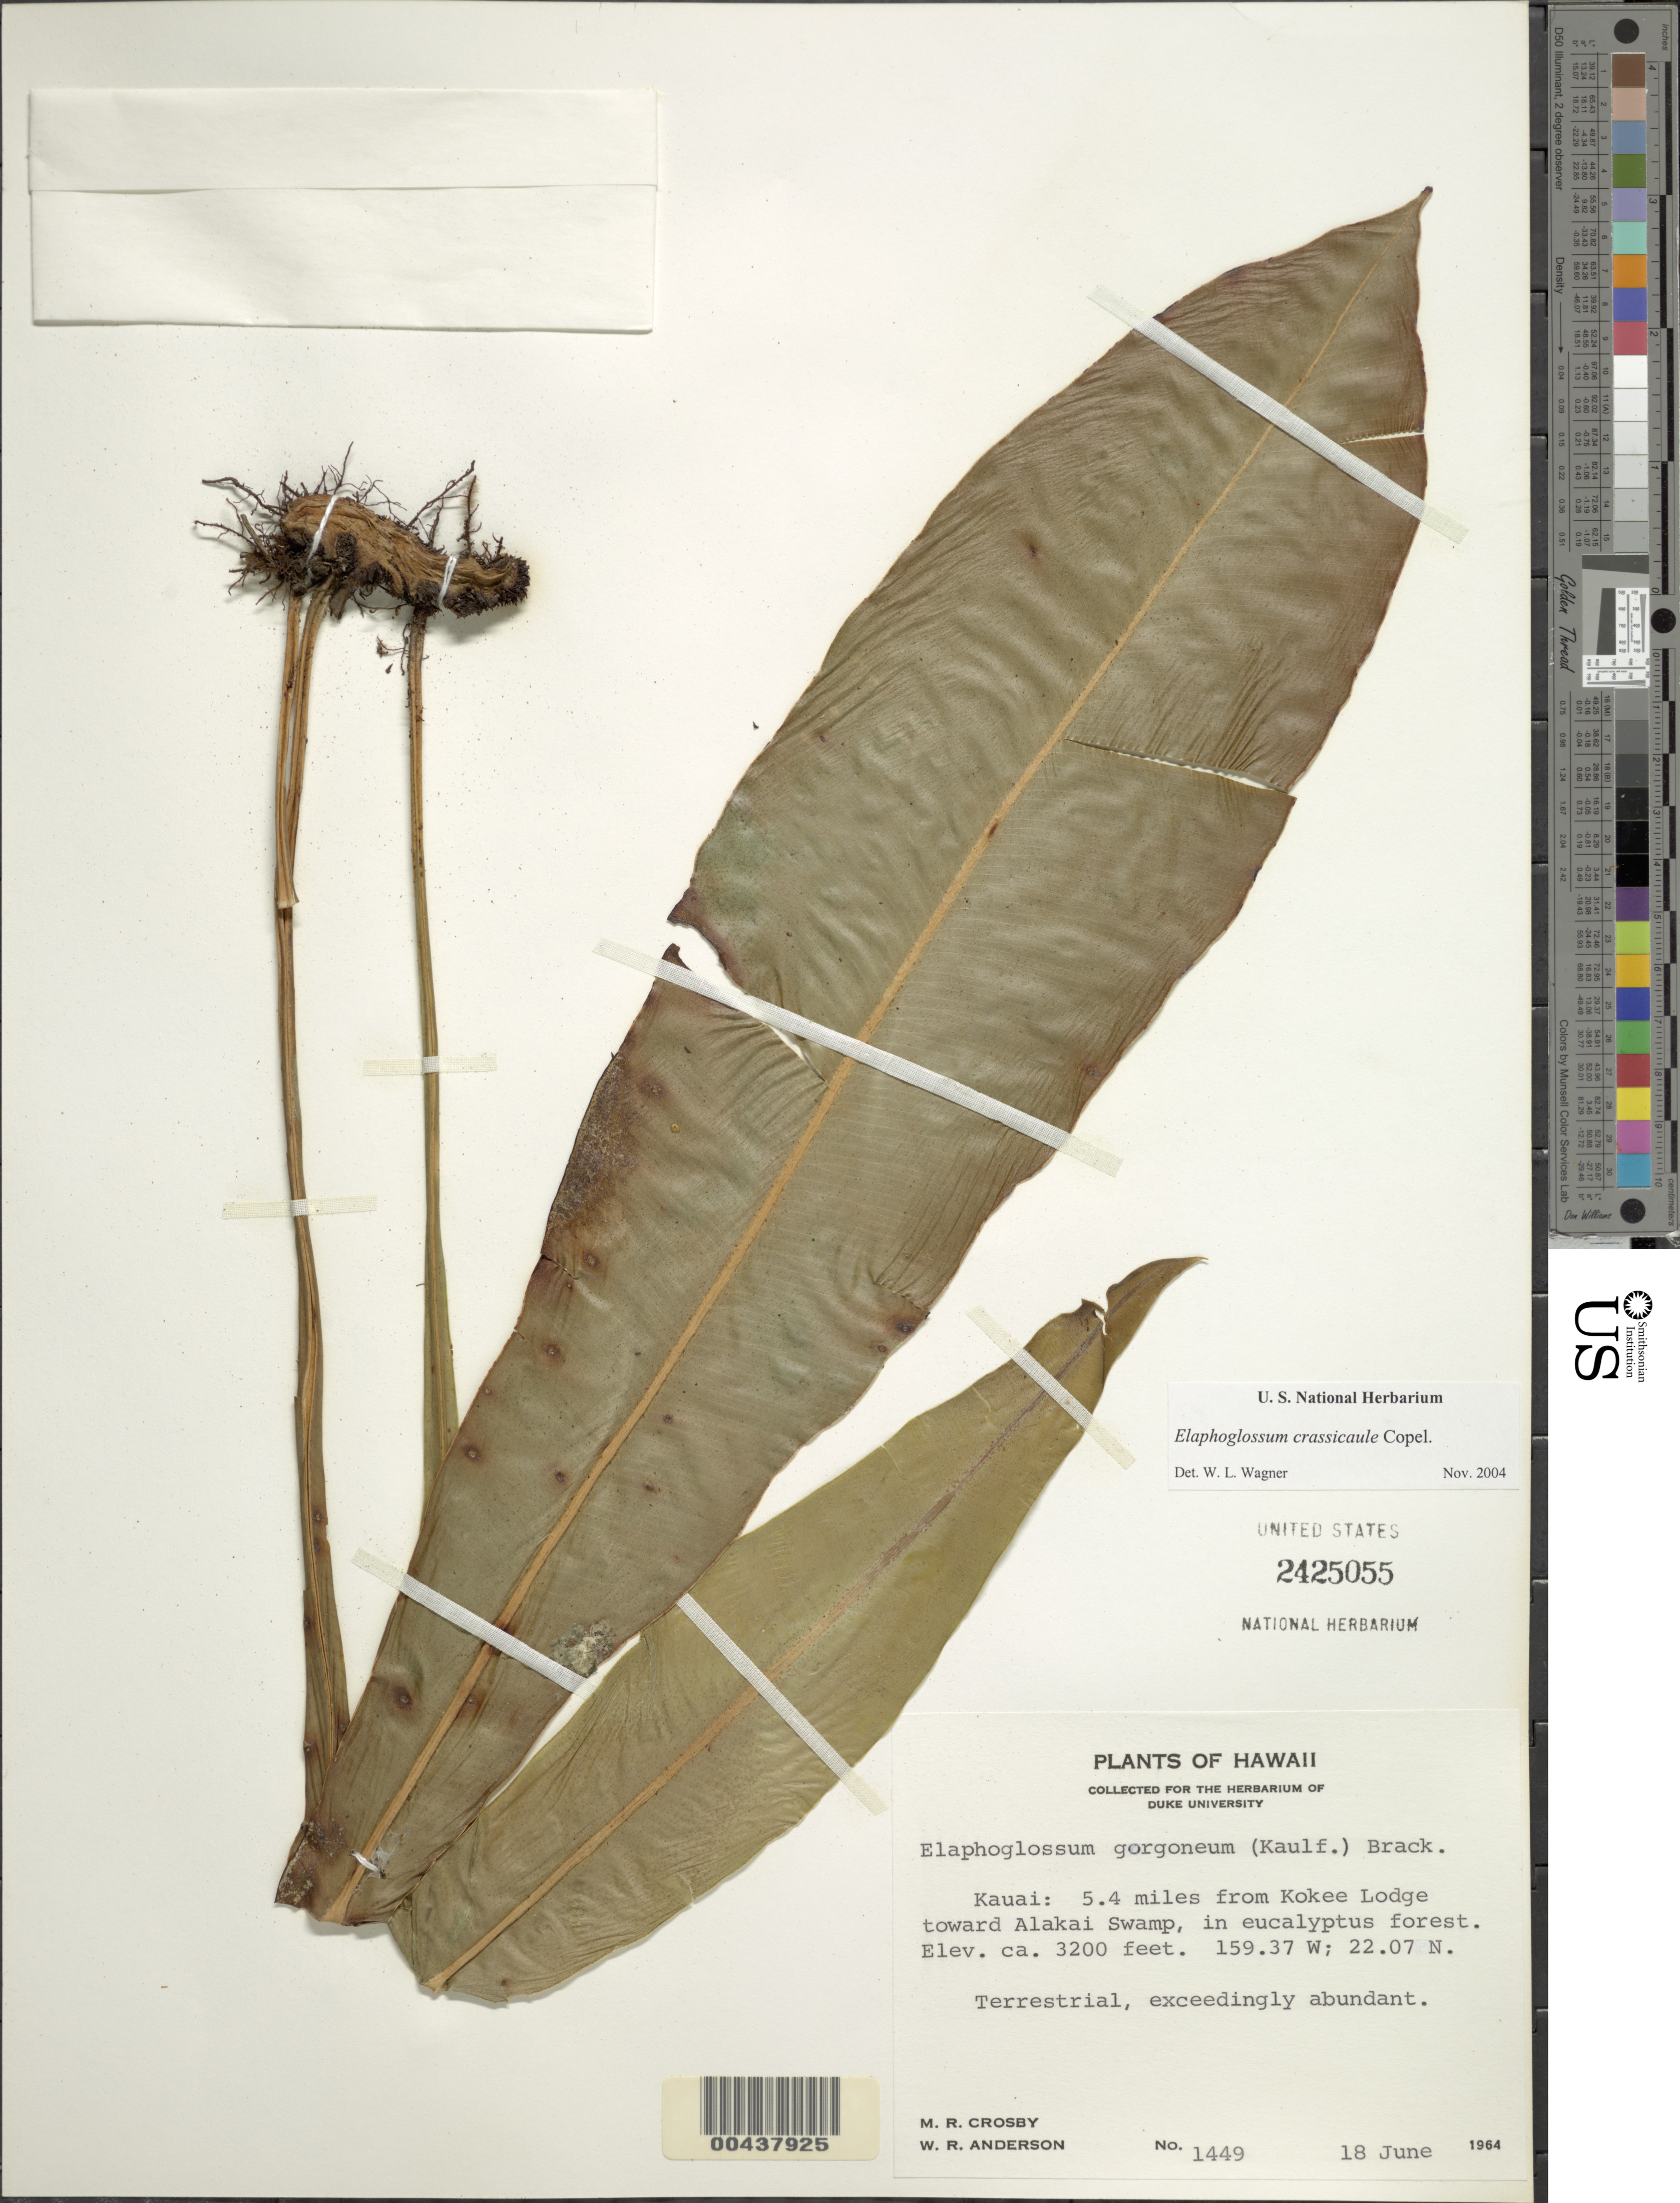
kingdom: Plantae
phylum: Tracheophyta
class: Polypodiopsida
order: Polypodiales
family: Dryopteridaceae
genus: Elaphoglossum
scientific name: Elaphoglossum crassicaule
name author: Copel.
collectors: M. R. Crosby & W. R. Anderson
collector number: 1449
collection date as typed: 18 Jun 1964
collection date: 1964-06-18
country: United States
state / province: Hawaii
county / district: Kauai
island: Kaua'i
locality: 5.4 mi from Kokee Lodge toward Alakai Swamp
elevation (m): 975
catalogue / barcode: US 2425055